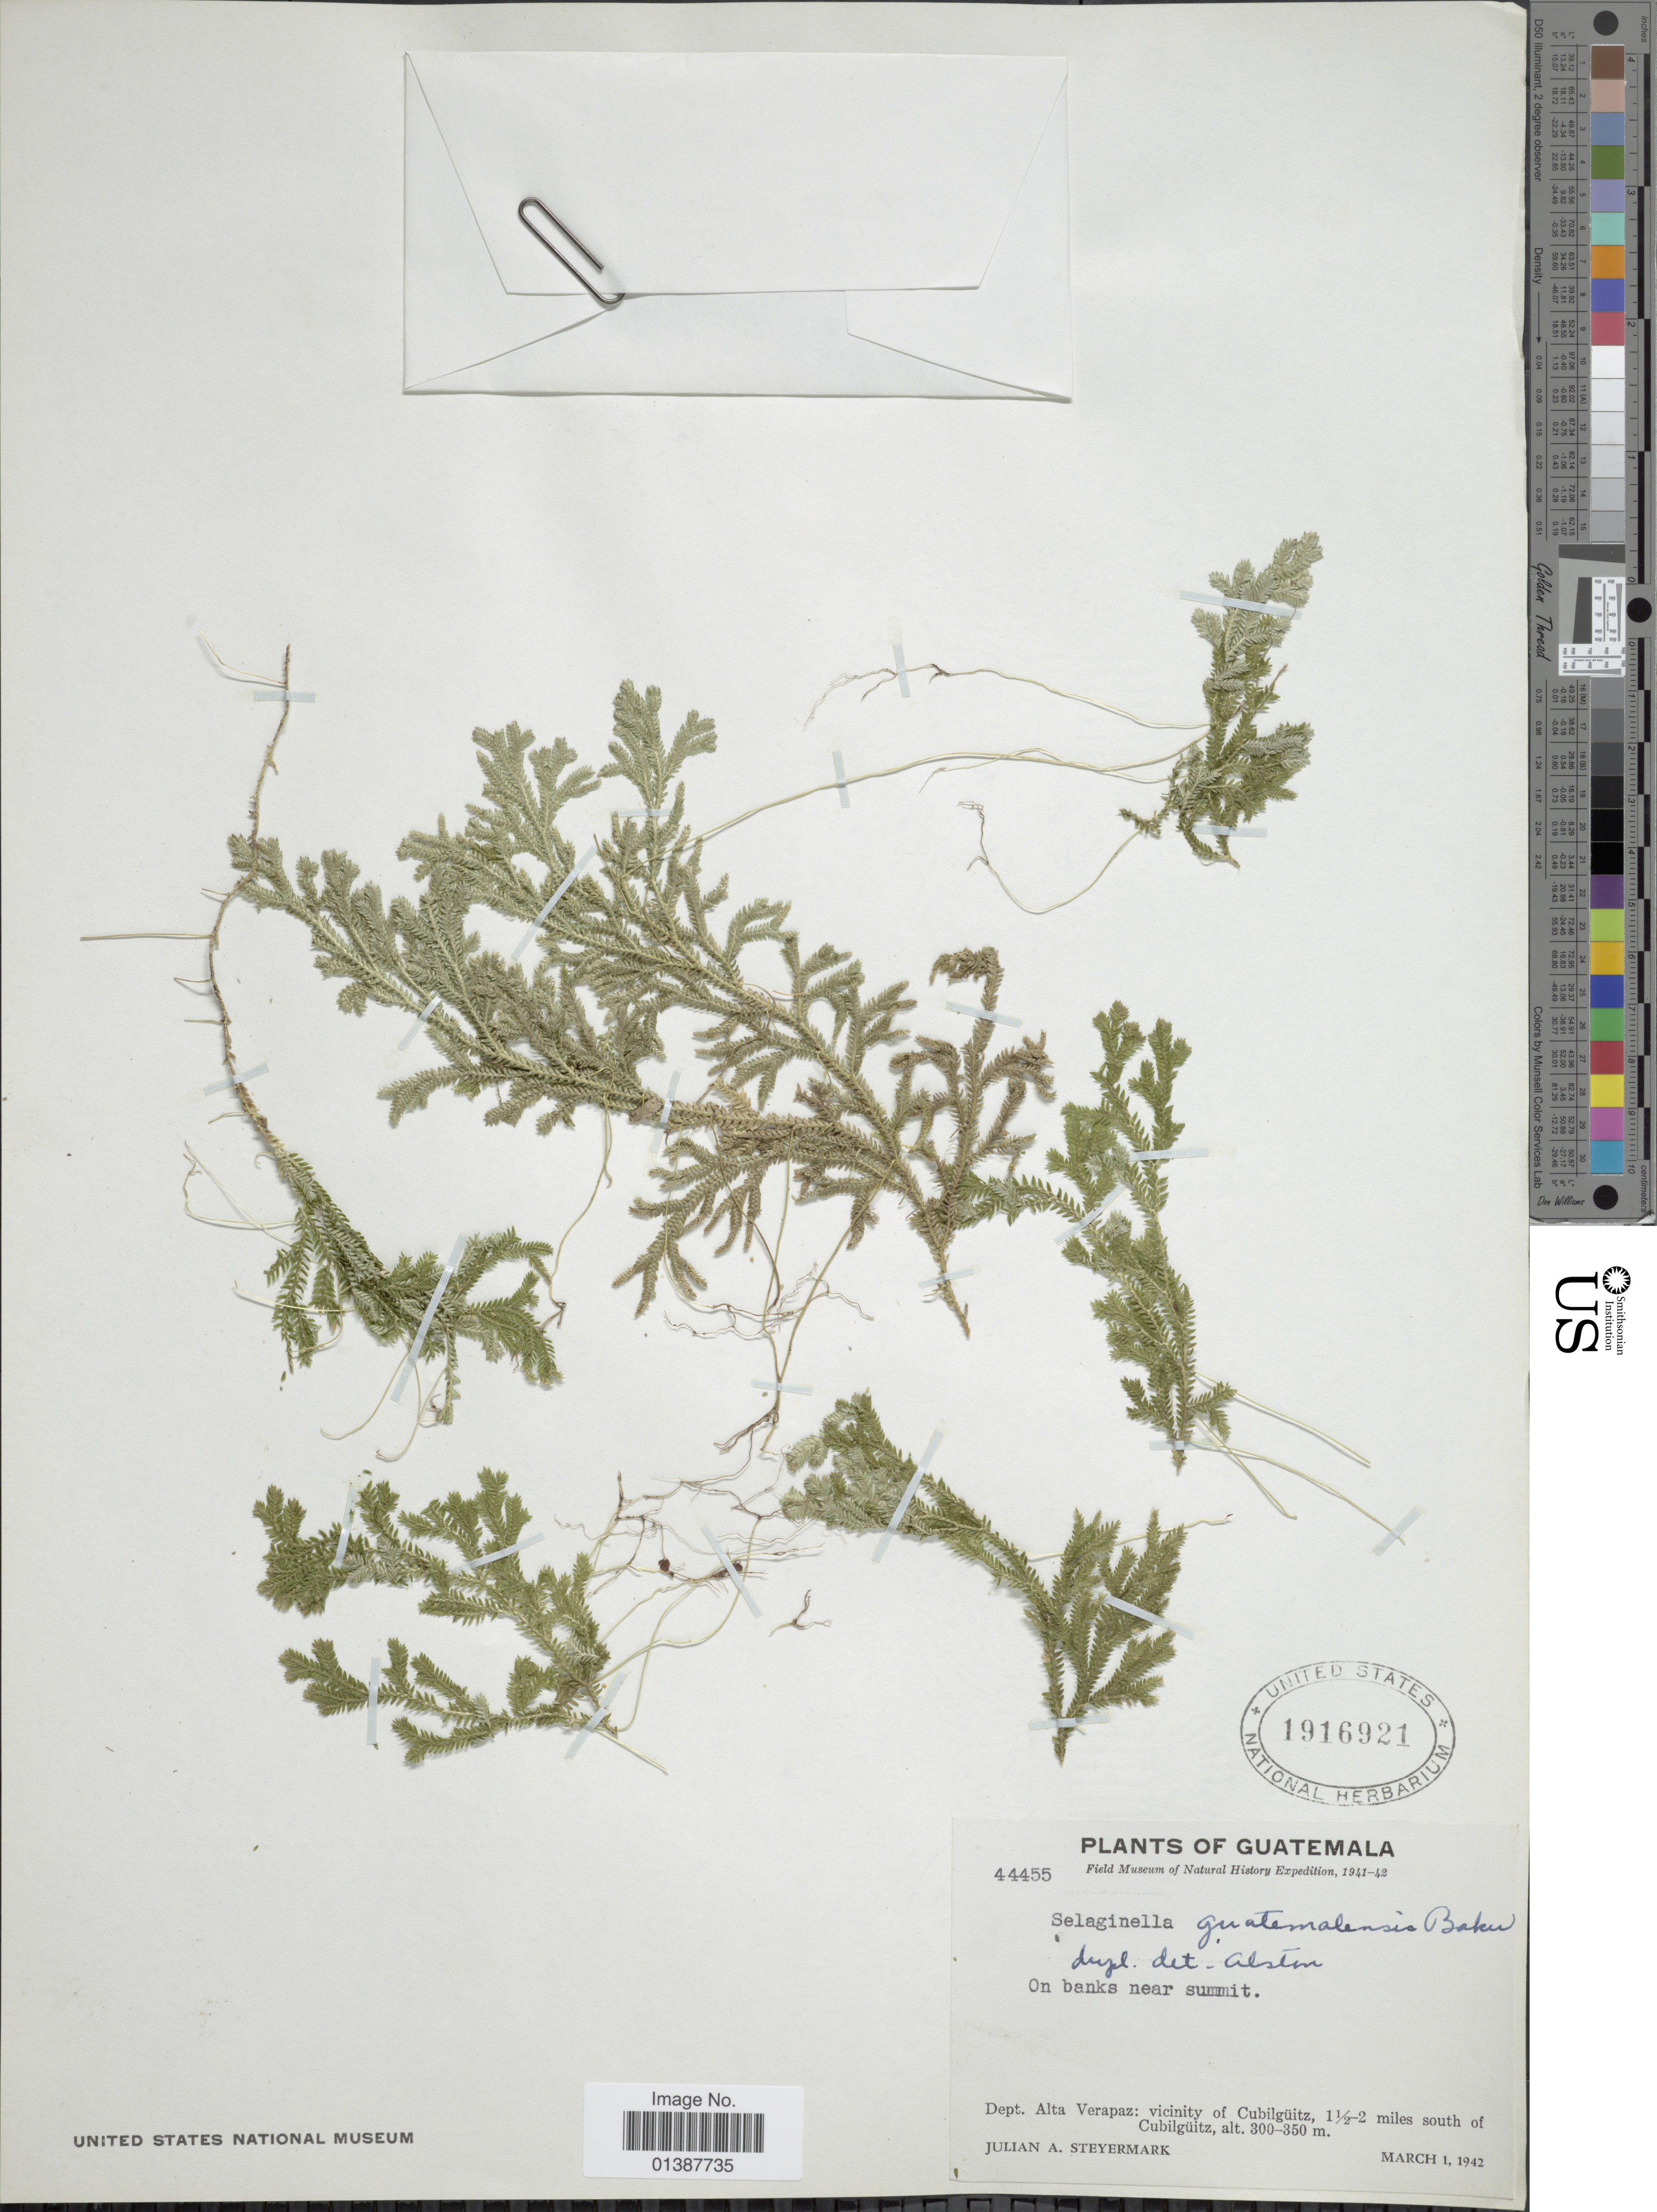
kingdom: Plantae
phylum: Tracheophyta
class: Lycopodiopsida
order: Selaginellales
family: Selaginellaceae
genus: Selaginella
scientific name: Selaginella guatemalensis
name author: Baker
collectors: J. Steyermark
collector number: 44455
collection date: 1942-03-01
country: Guatemala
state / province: Alta Verapaz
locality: Dept. Alta Verapaz: vicinity of Cubilgüitz, 1½-2 miles south of Cubilgüitz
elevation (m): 300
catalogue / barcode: US 1916921